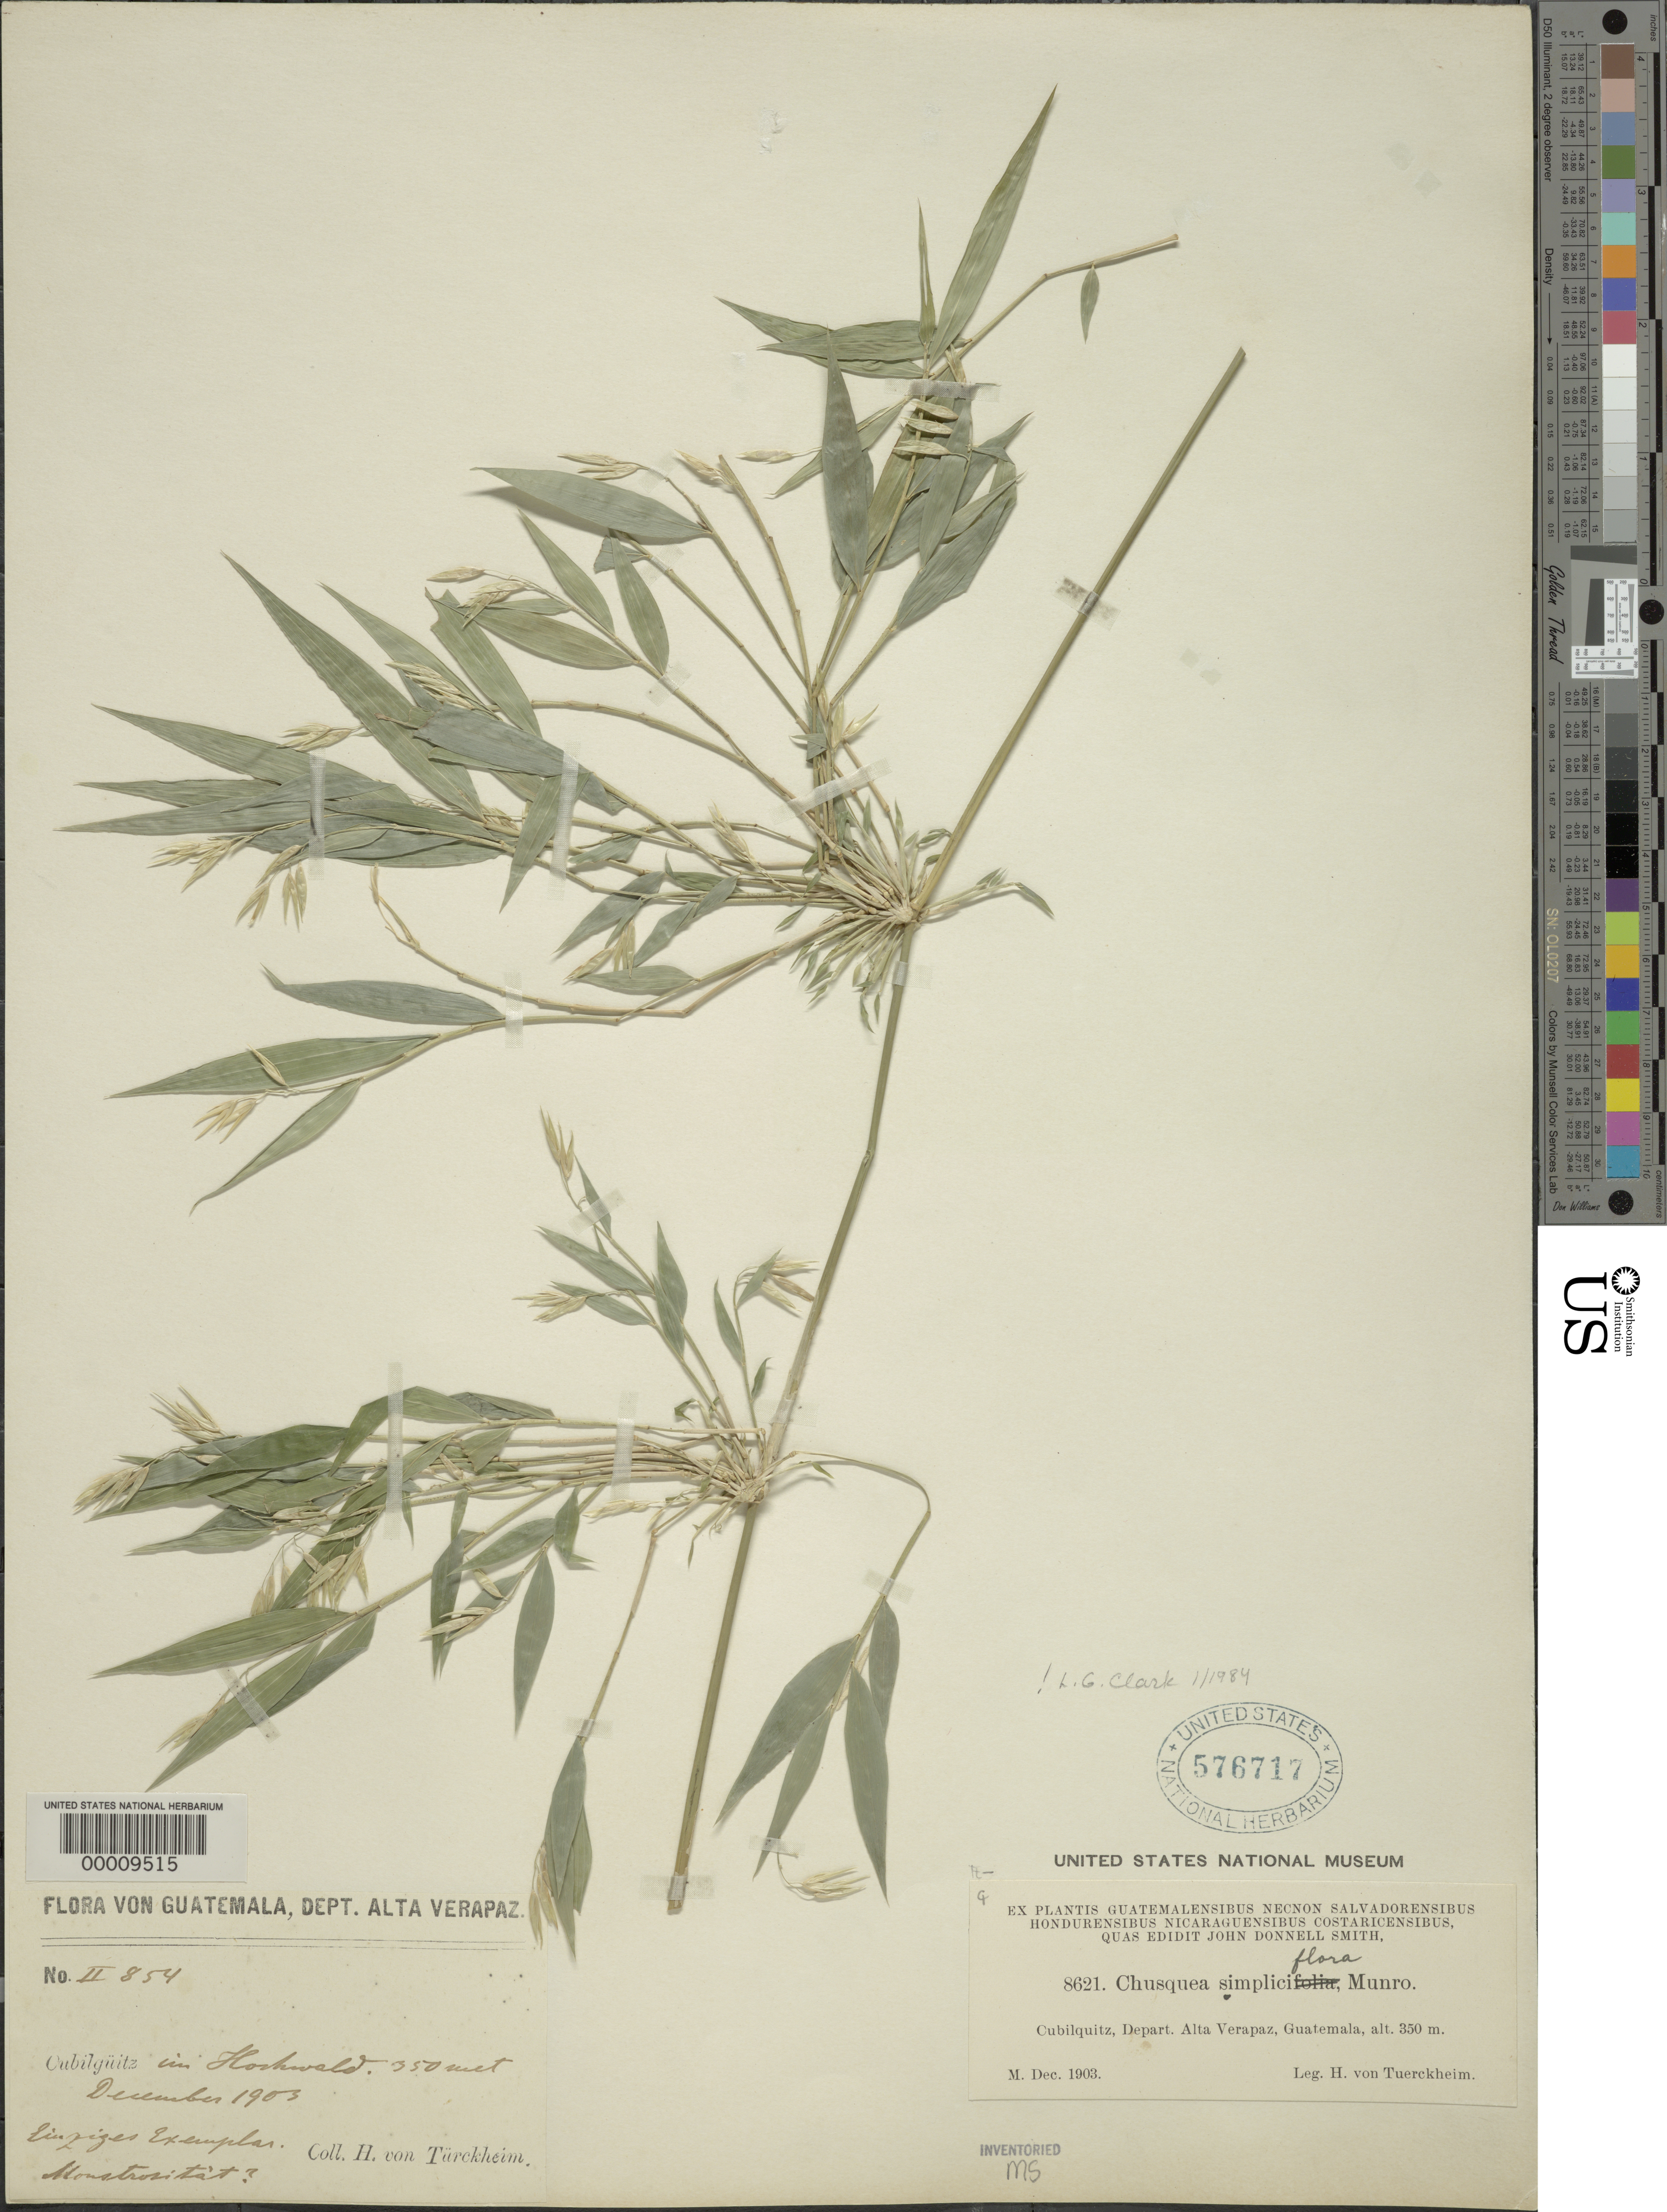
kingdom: Plantae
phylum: Tracheophyta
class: Liliopsida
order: Poales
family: Poaceae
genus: Chusquea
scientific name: Chusquea simpliciflora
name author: Munro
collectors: H. von Türckheim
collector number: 854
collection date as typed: Dec 1903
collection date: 1903-12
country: Guatemala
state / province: Alta Verapaz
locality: Cubilquitz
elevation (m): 350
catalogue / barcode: US 576717